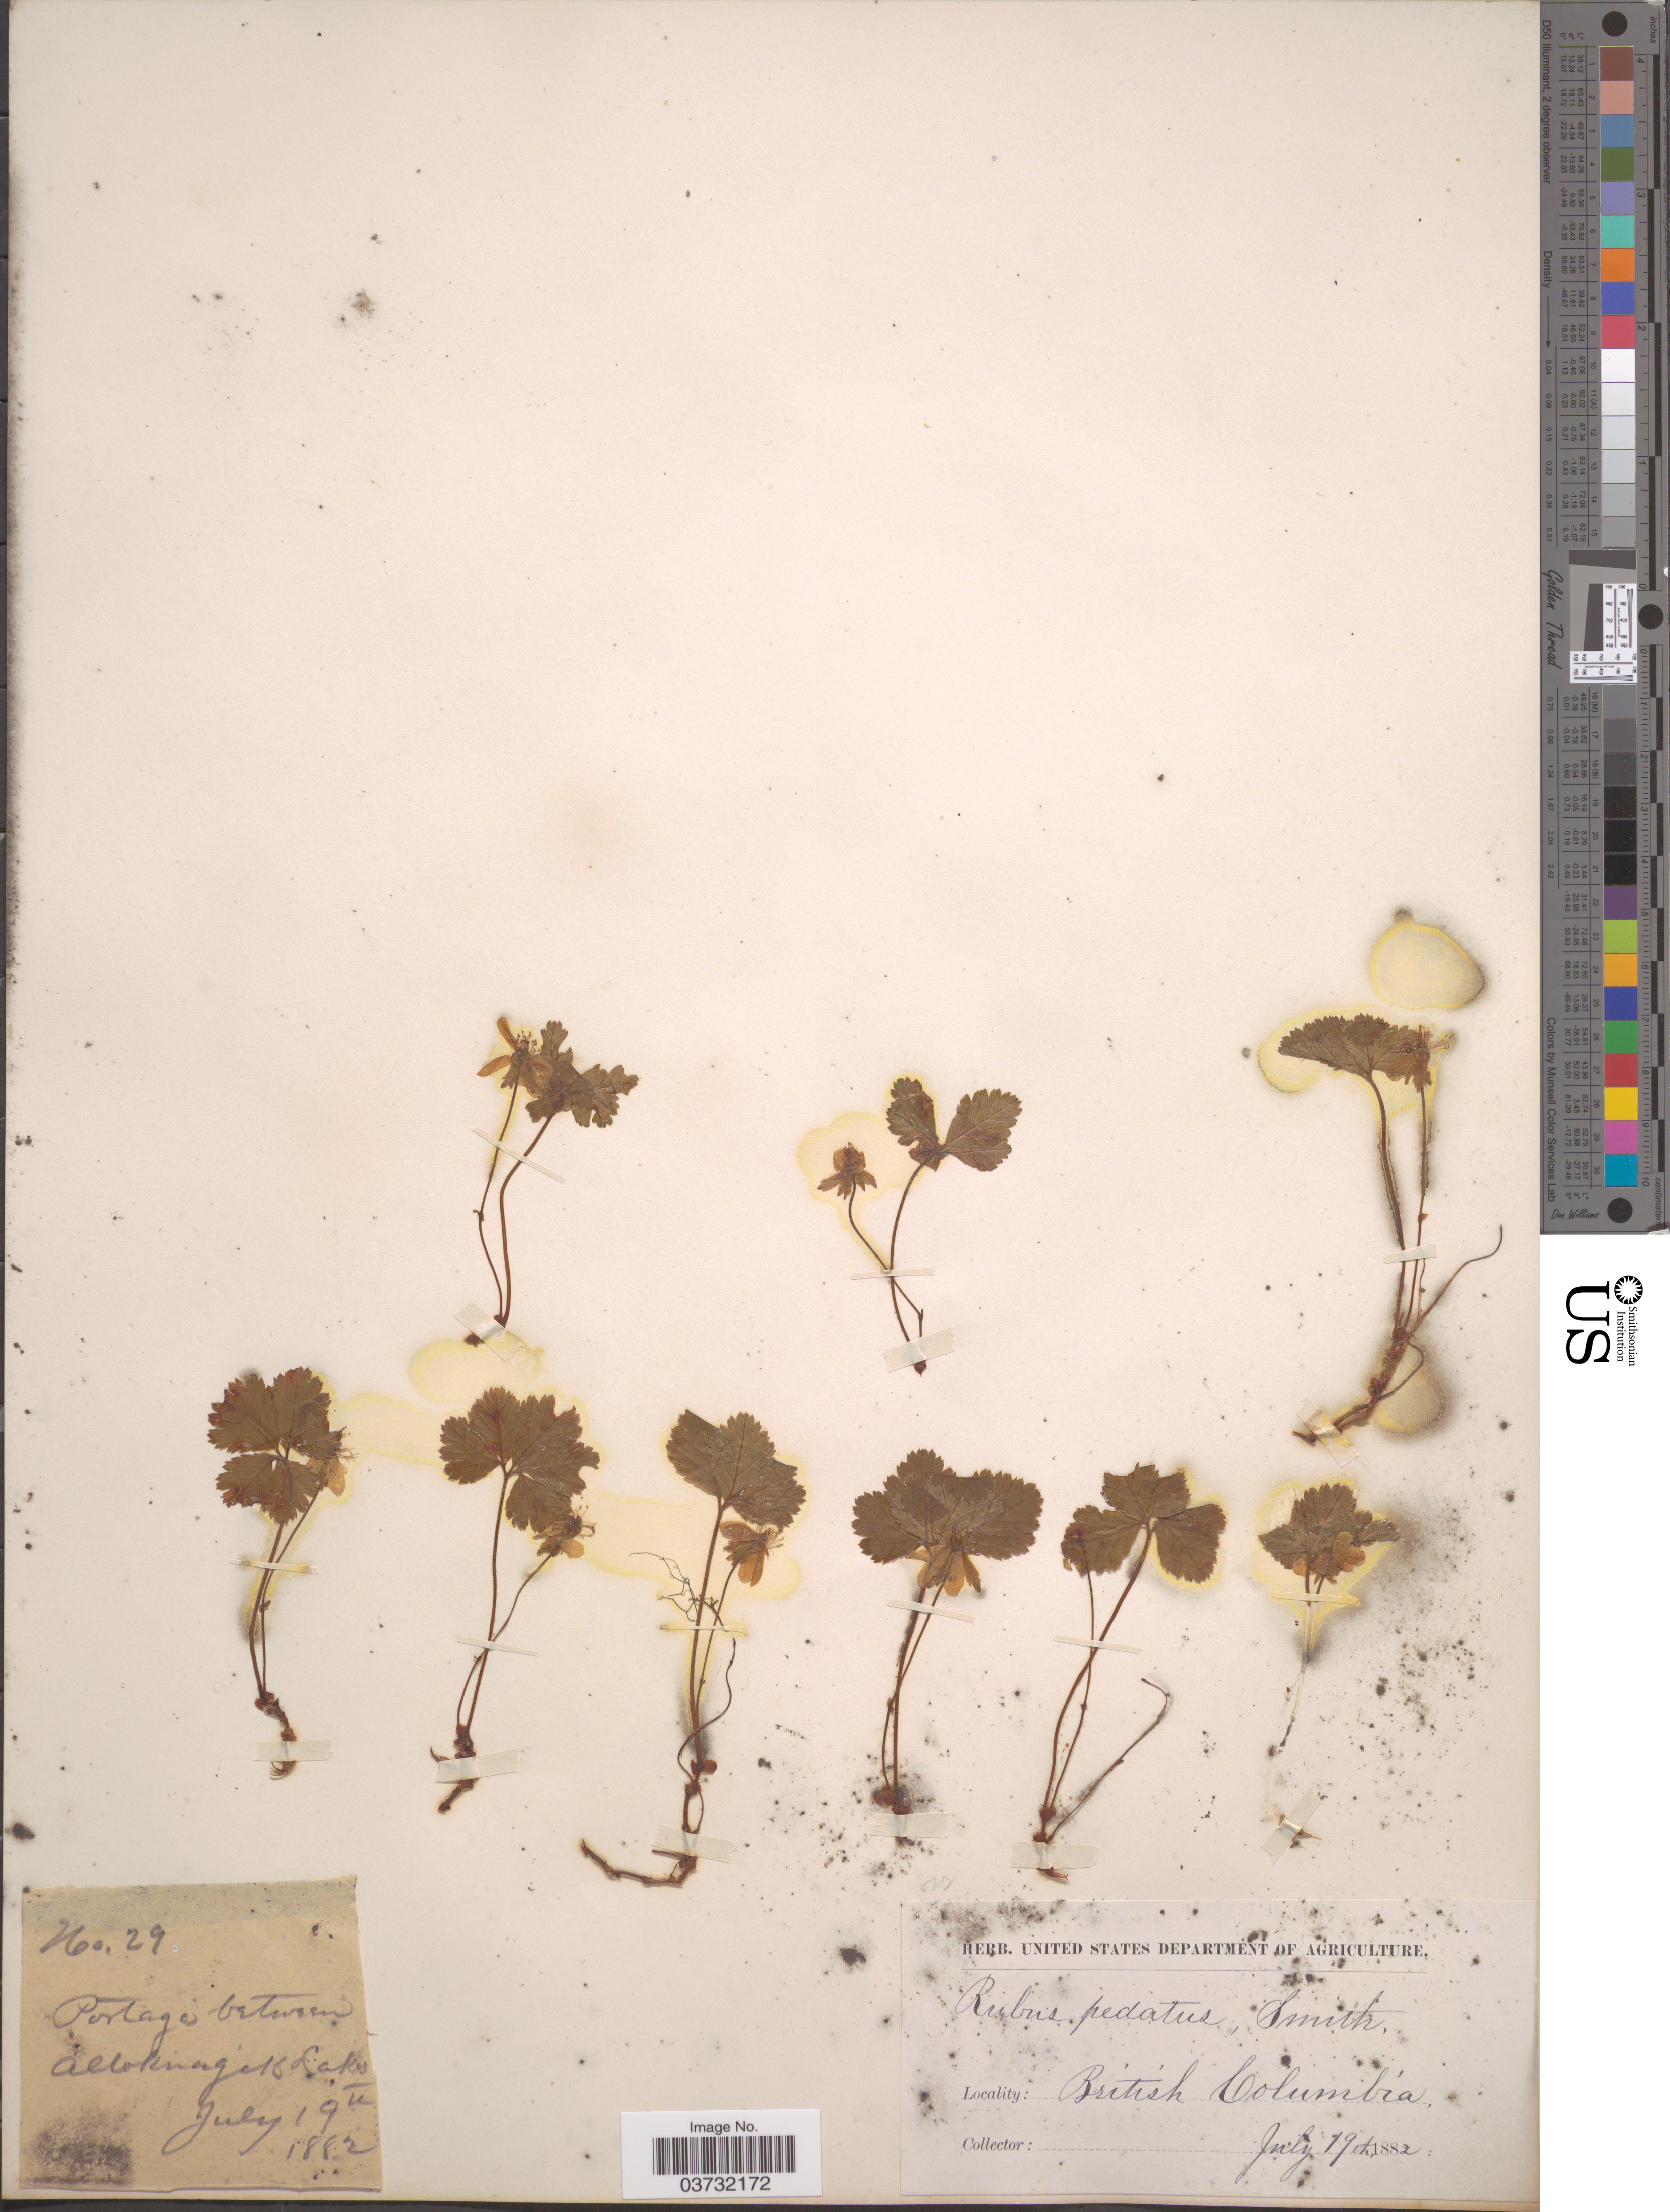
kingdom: Plantae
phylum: Tracheophyta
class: Magnoliopsida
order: Rosales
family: Rosaceae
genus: Rubus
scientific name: Rubus pedatus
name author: Sm.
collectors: ex herb. U. S. Department of Agriculture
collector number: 29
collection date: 1882-07-19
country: Canada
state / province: British Columbia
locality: Portage between Alloknagik Lake.